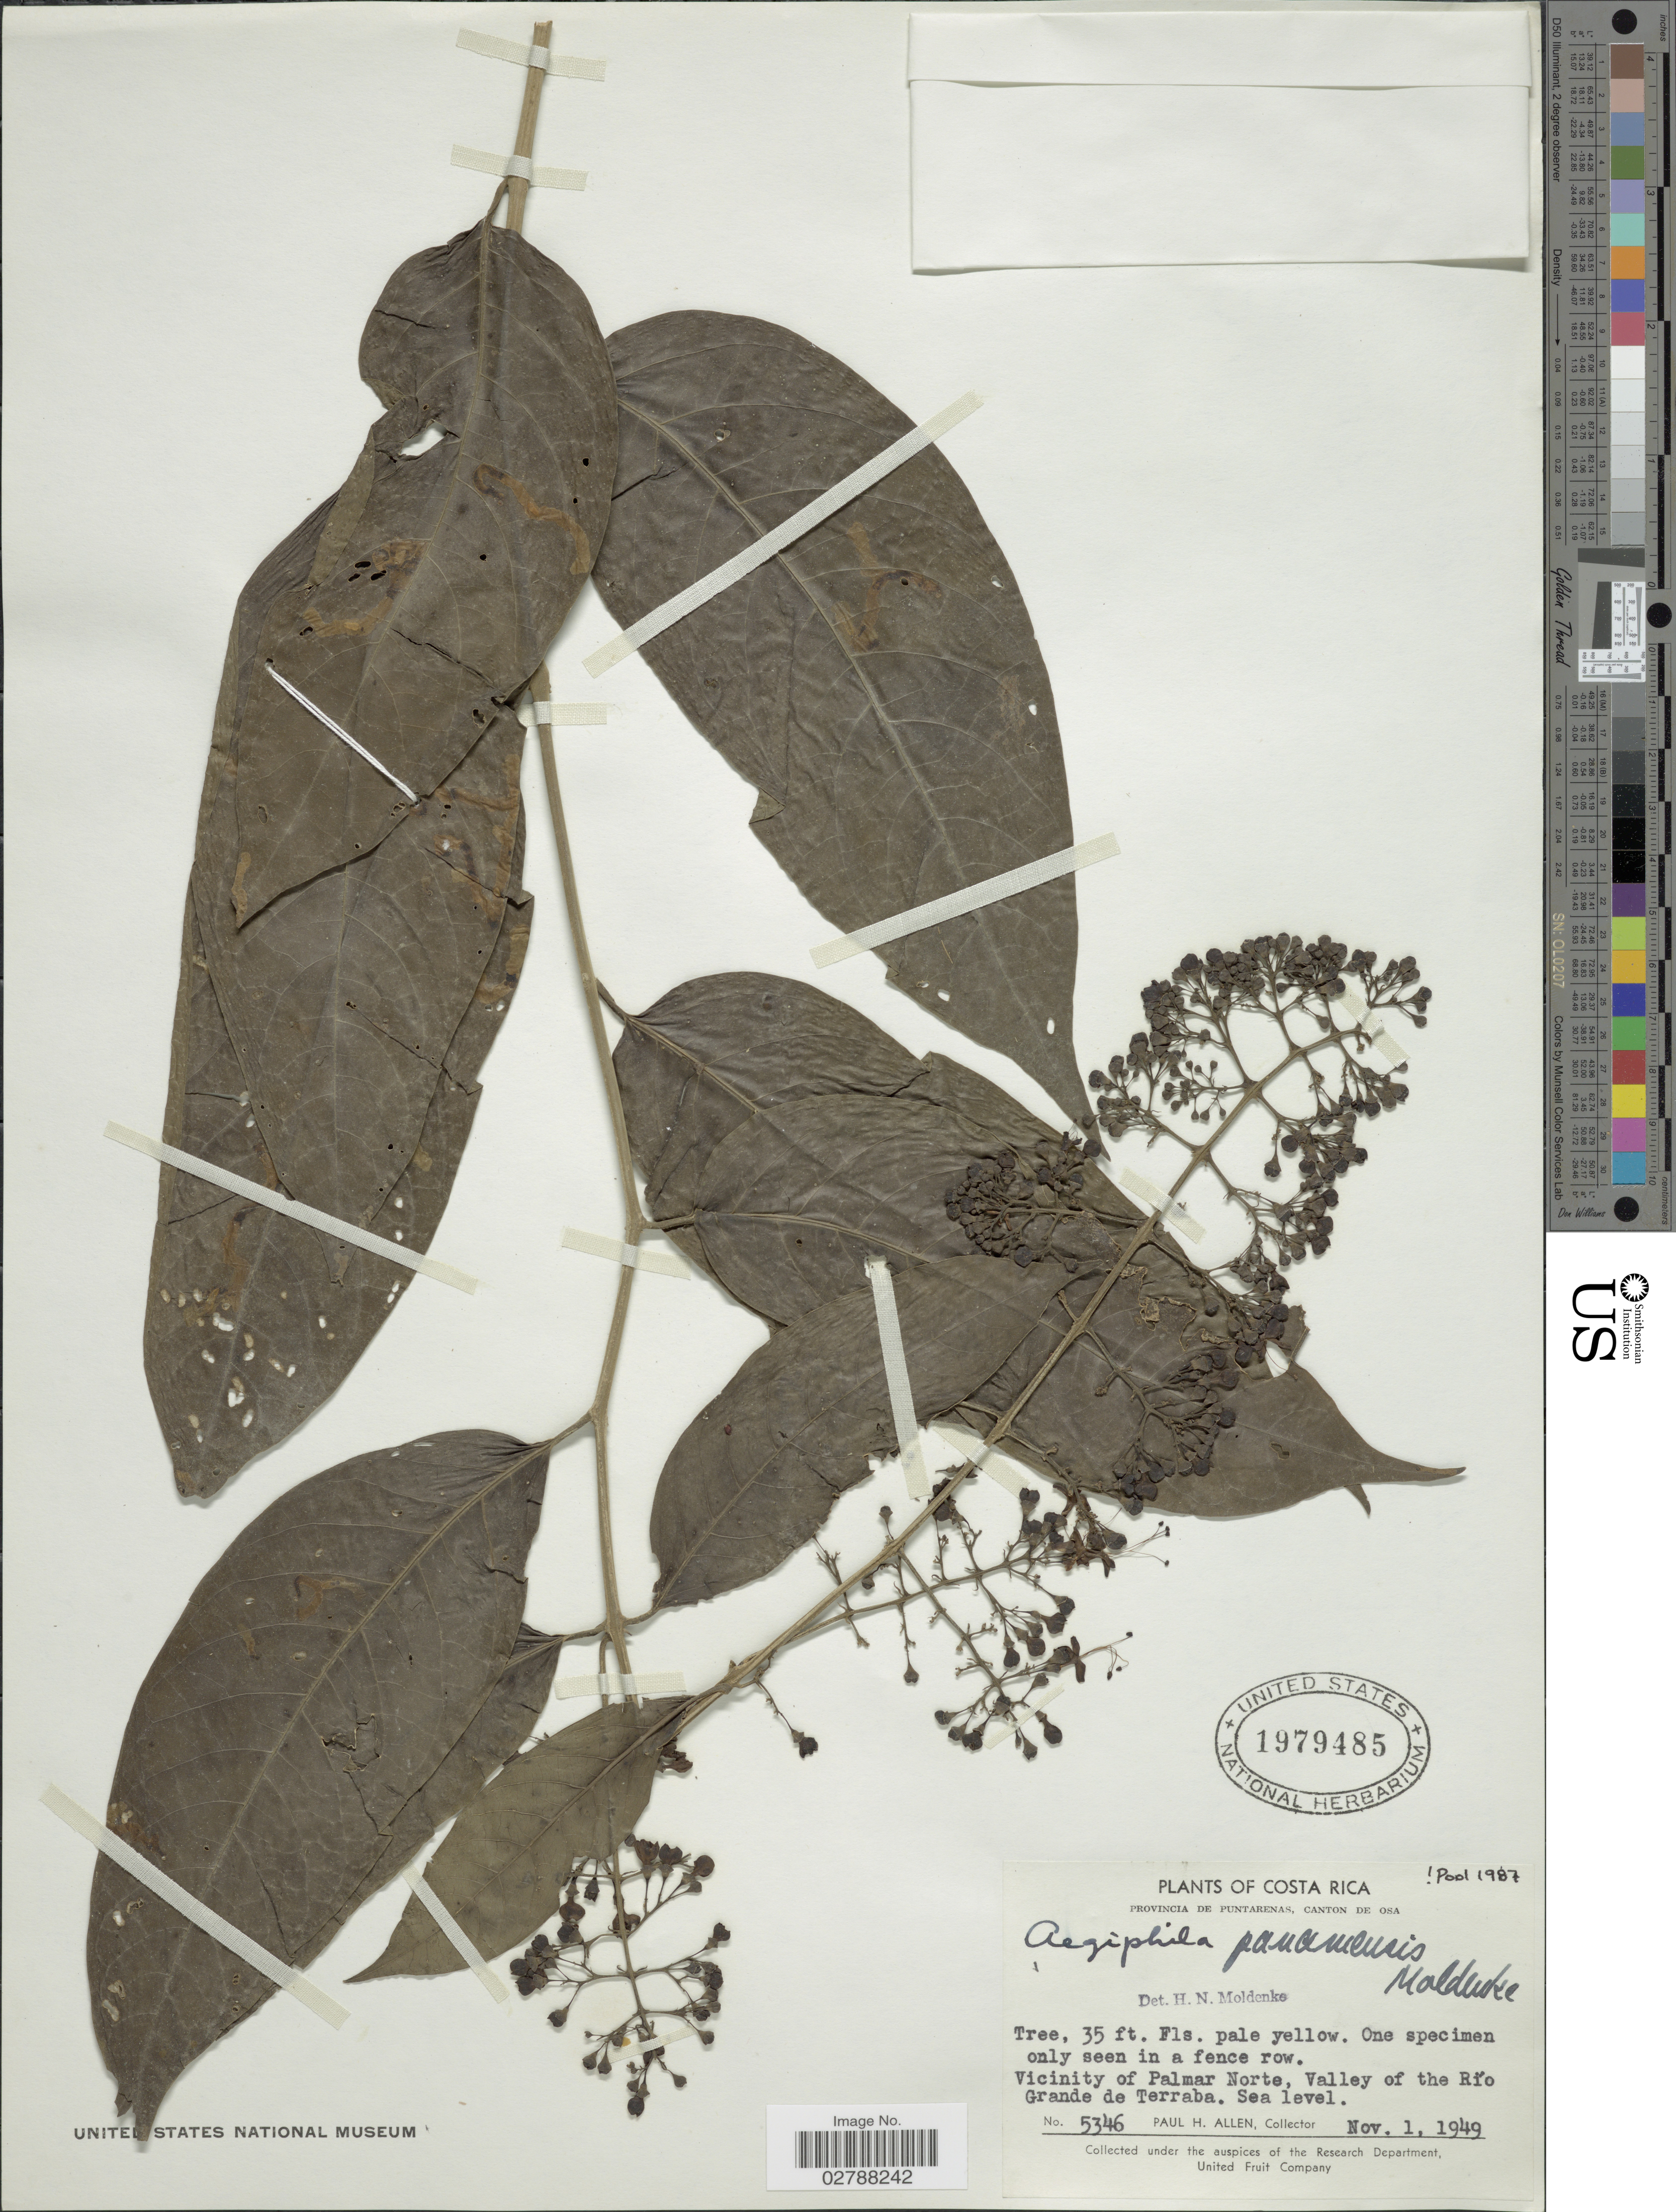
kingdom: Plantae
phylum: Tracheophyta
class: Magnoliopsida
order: Lamiales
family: Lamiaceae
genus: Aegiphila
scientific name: Aegiphila panamensis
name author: Moldenke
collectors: P. H. Allen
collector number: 5346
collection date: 1949-11-01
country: Costa Rica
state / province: Puntarenas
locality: Provincia de Puntarenas, Canton de Osa. Vicinity of Palmar Norte, Valley of the Río Grande de Terraba.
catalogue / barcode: US 1979485